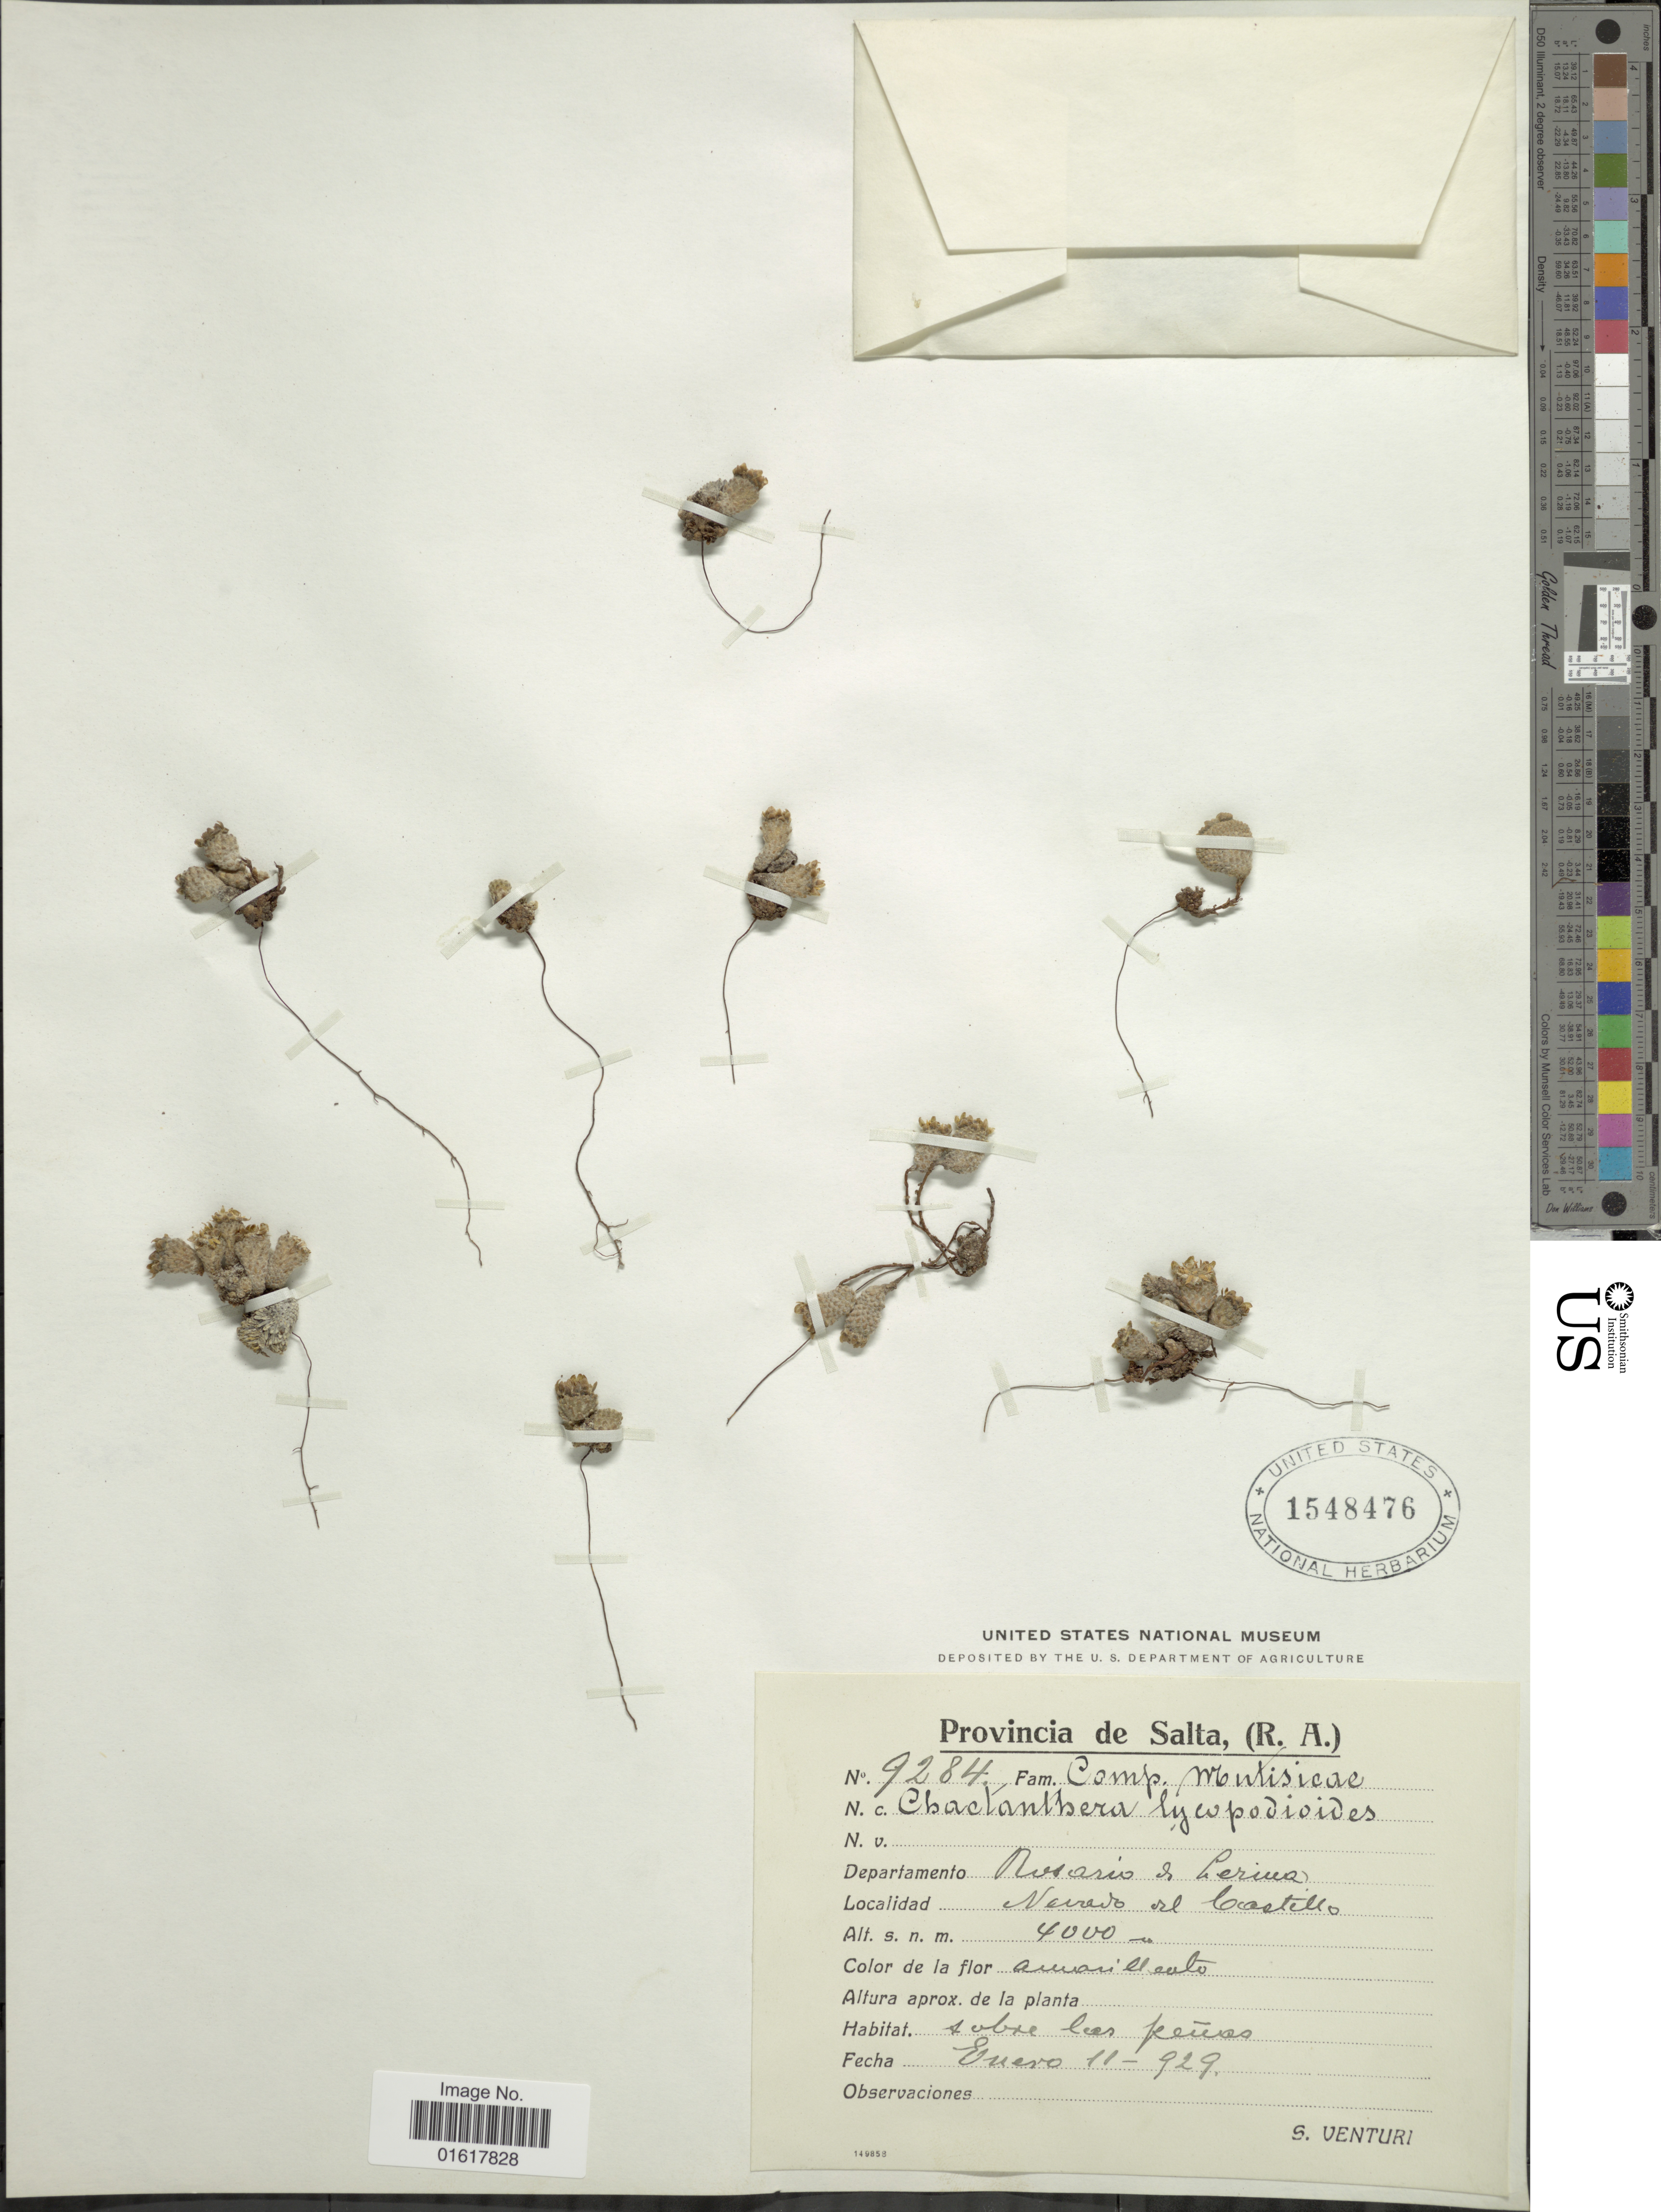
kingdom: Plantae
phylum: Tracheophyta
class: Magnoliopsida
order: Asterales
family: Asteraceae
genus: Chaetanthera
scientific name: Chaetanthera lycopodioides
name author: (J. Rémy) Cabrera ex Cabrera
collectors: S. Venturi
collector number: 9284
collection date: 1929-01-11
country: Argentina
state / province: Salta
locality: Departamento Rosario de Leruva. Nevado del Castillo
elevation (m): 4000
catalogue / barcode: US 1548476